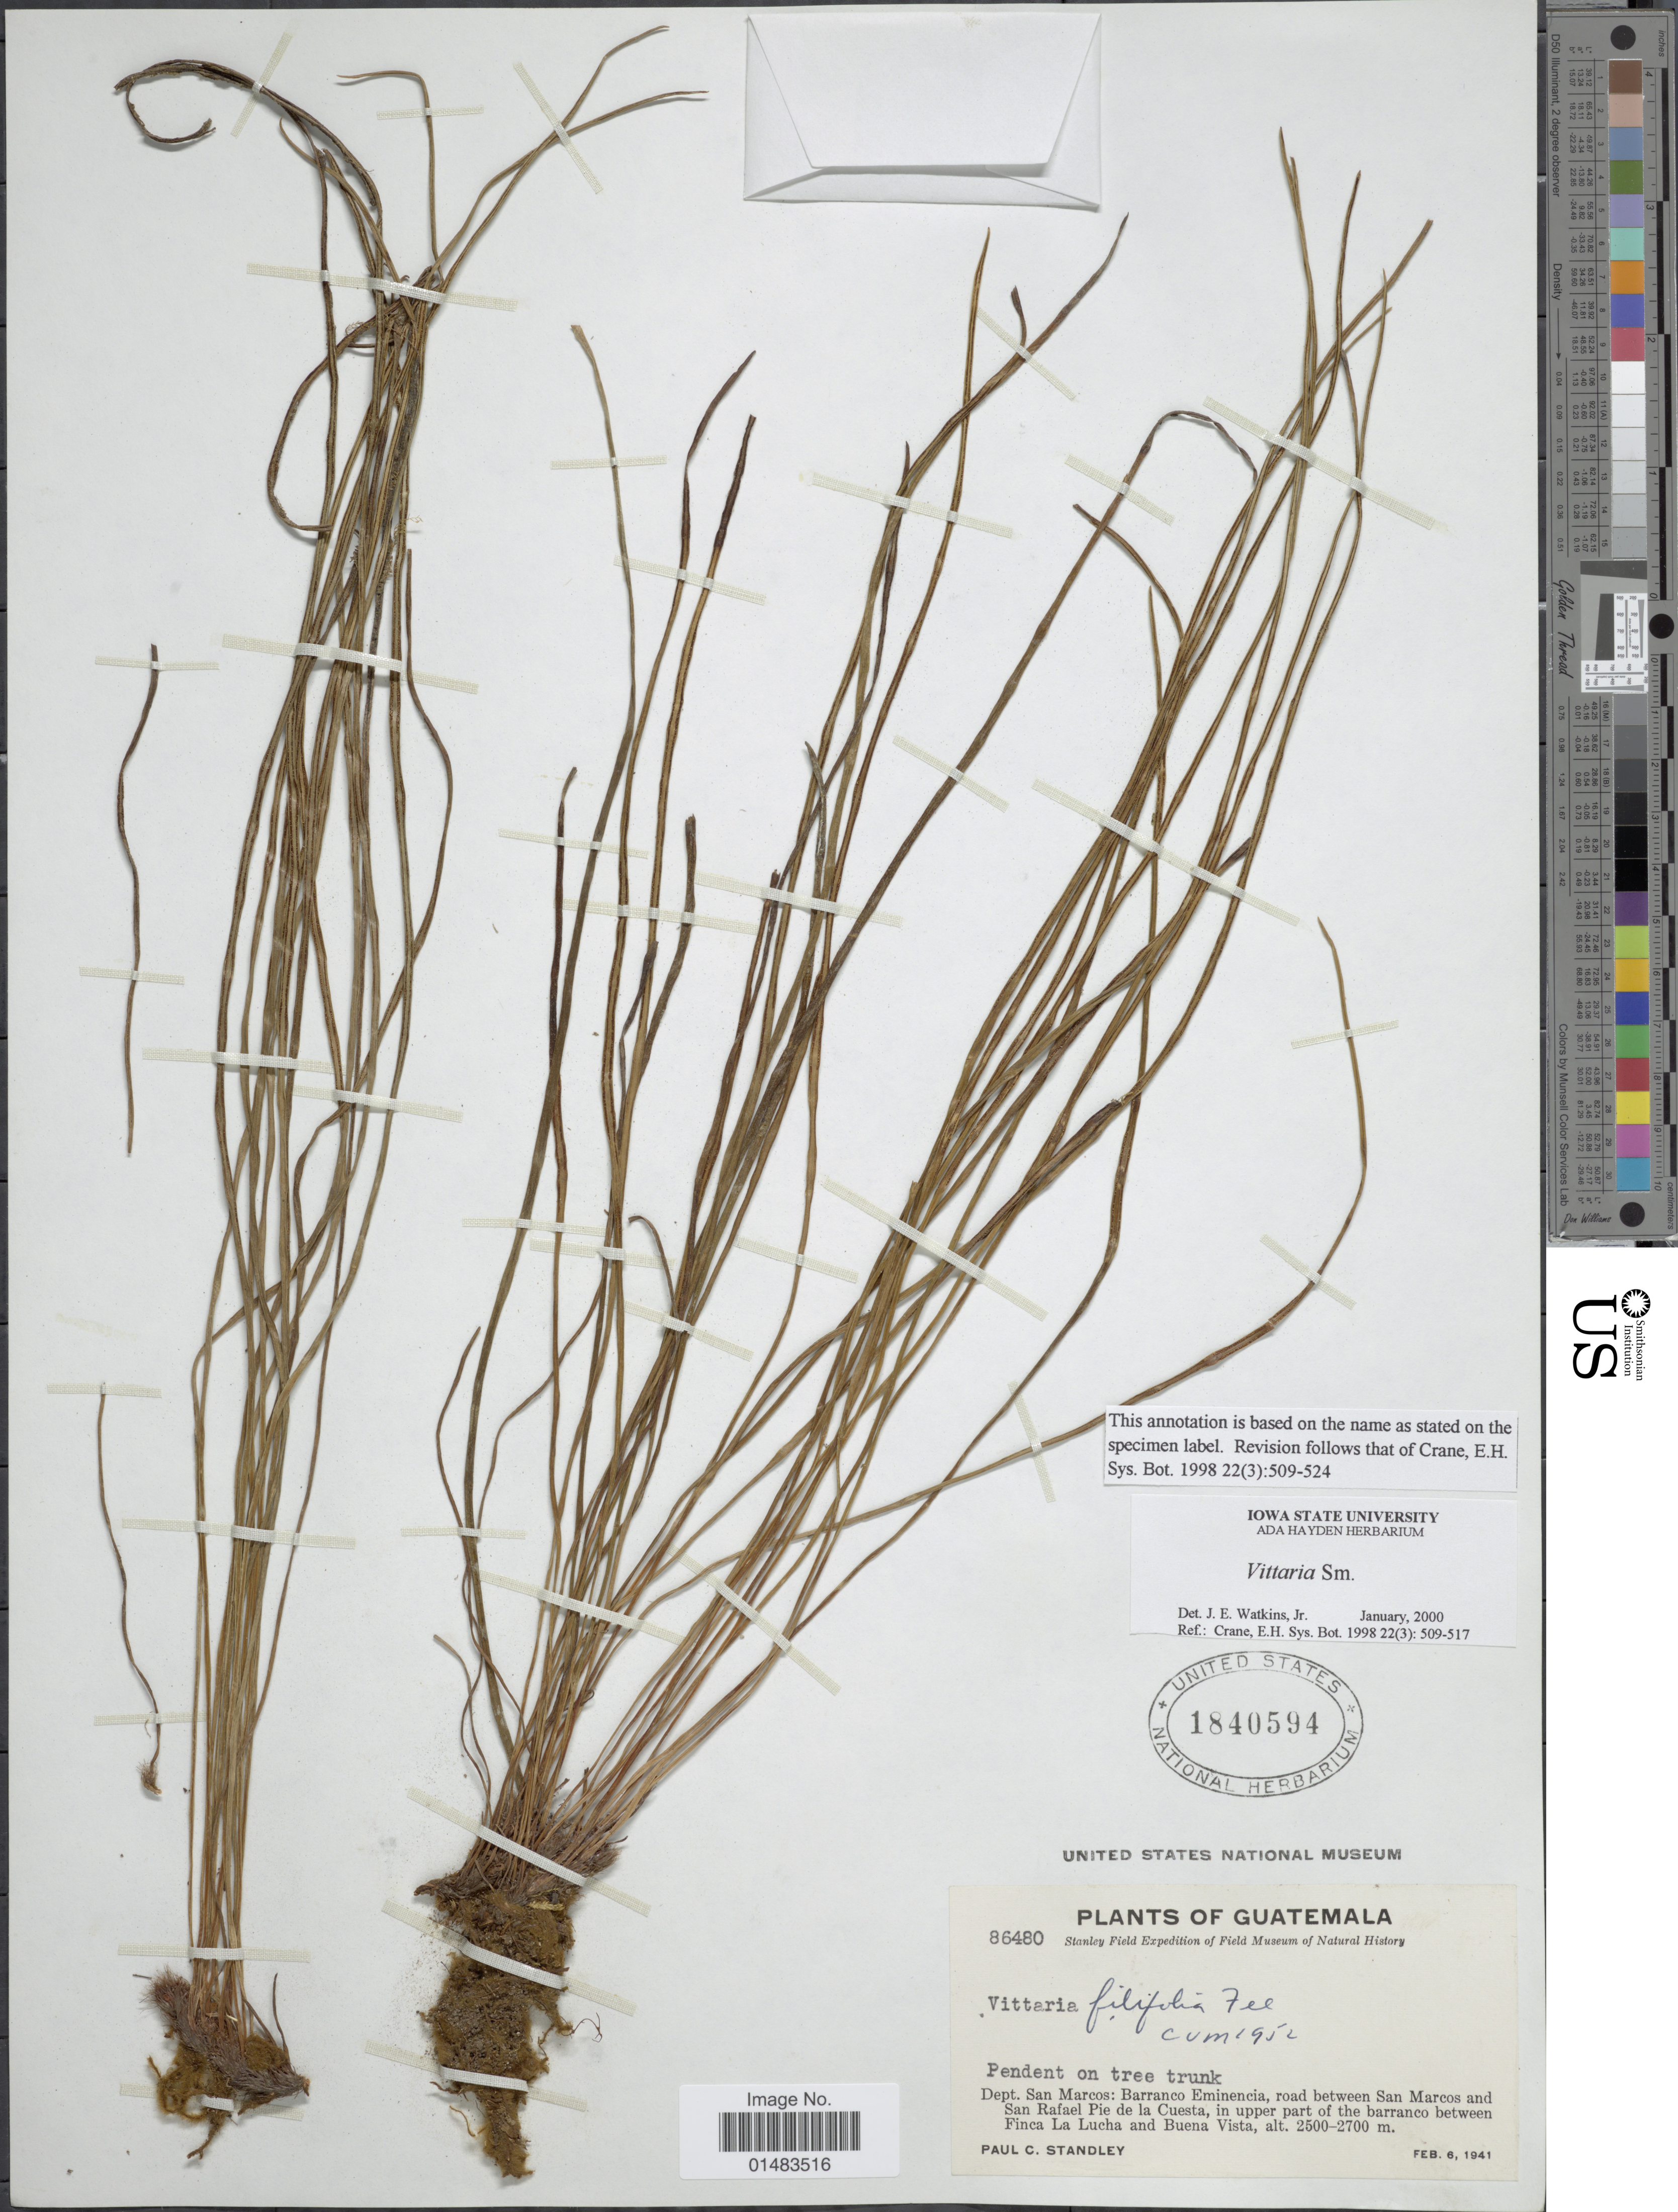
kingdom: Plantae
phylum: Tracheophyta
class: Polypodiopsida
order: Polypodiales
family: Pteridaceae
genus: Vittaria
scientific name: Vittaria graminifolia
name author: Kaulf.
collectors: P. C. Standley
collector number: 86480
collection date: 1941-02-06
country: Guatemala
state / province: San Marcos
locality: Guatemala, Pendent on tree trunk, Barranco Eminencia, road between San Marcos and San Rafael Pie de la Cuesta, in upper part of the barranco between Finca La Lucha and Buena Vista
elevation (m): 2500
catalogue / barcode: US 1840594